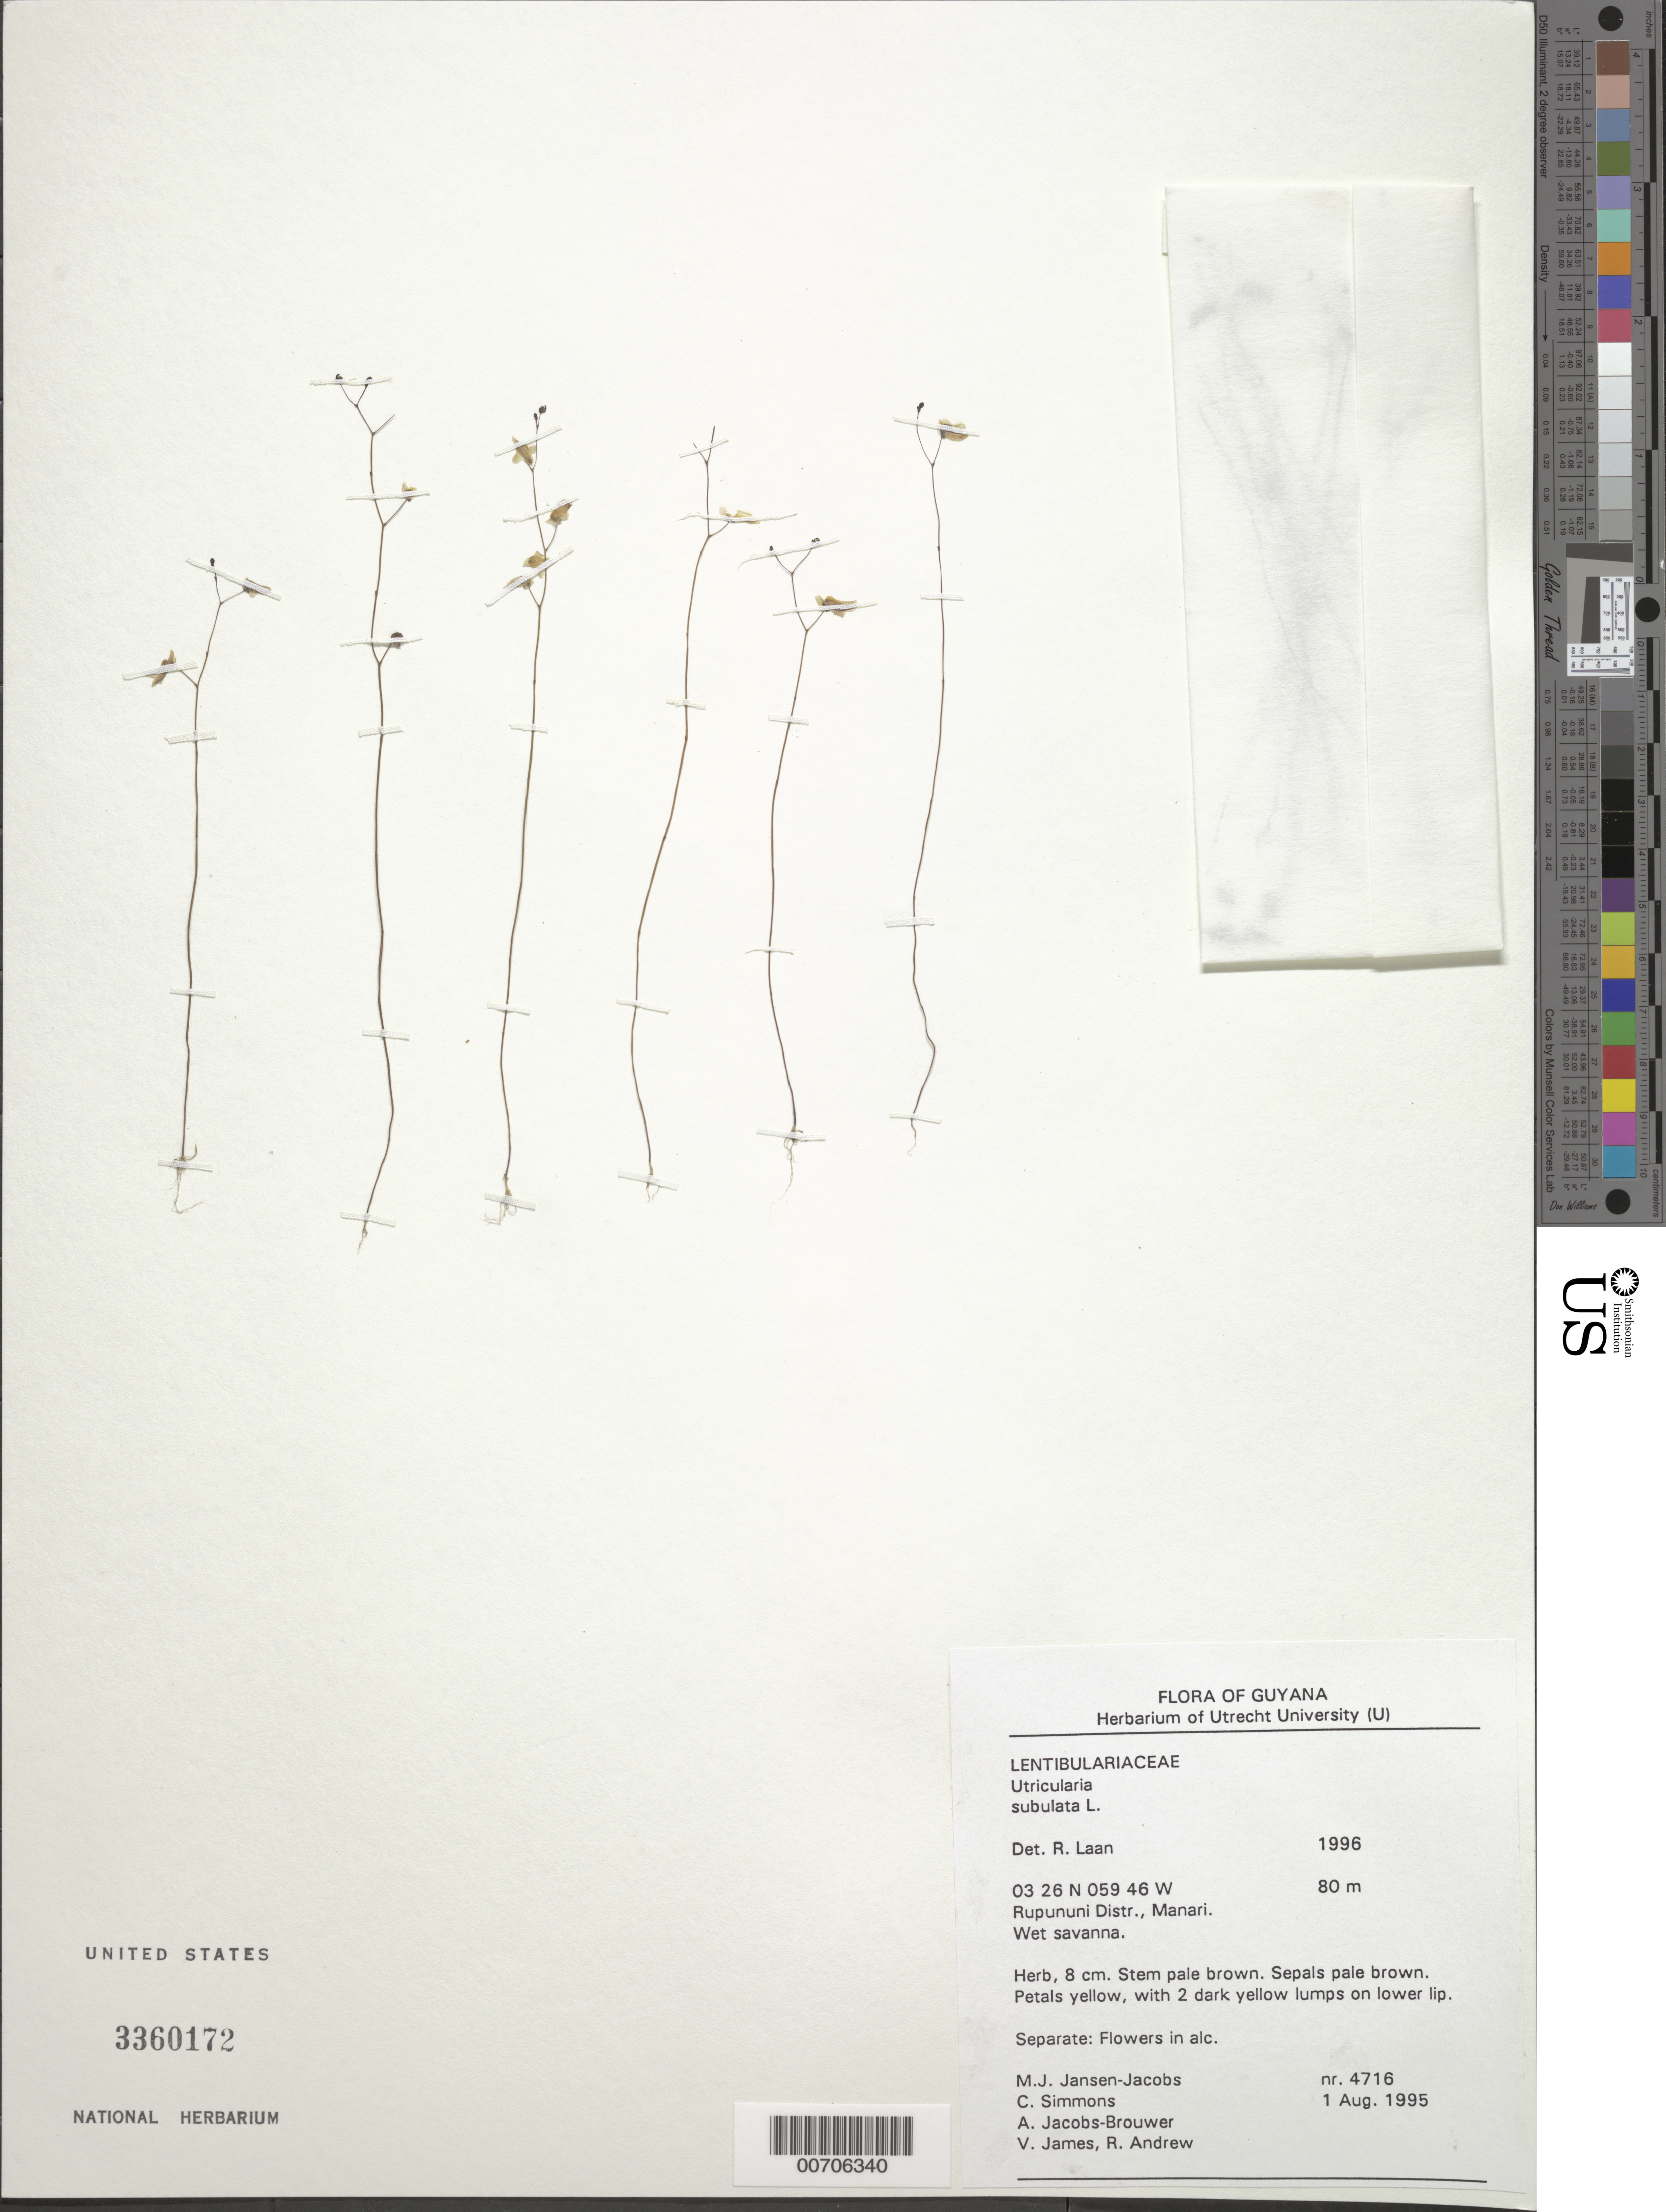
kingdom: Plantae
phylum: Tracheophyta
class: Magnoliopsida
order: Lamiales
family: Lentibulariaceae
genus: Utricularia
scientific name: Utricularia subulata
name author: L.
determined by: Laan, R.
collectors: M. J. Jansen-Jacobs, C. Simons, A. Jacobs-Brouwer, V. James & R. Andrew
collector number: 4716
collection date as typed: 1-Aug-95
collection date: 1995-08-01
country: Guyana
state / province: U. Takutu-U. Essequibo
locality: Manari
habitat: Wet savanna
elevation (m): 80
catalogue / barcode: US 3360172